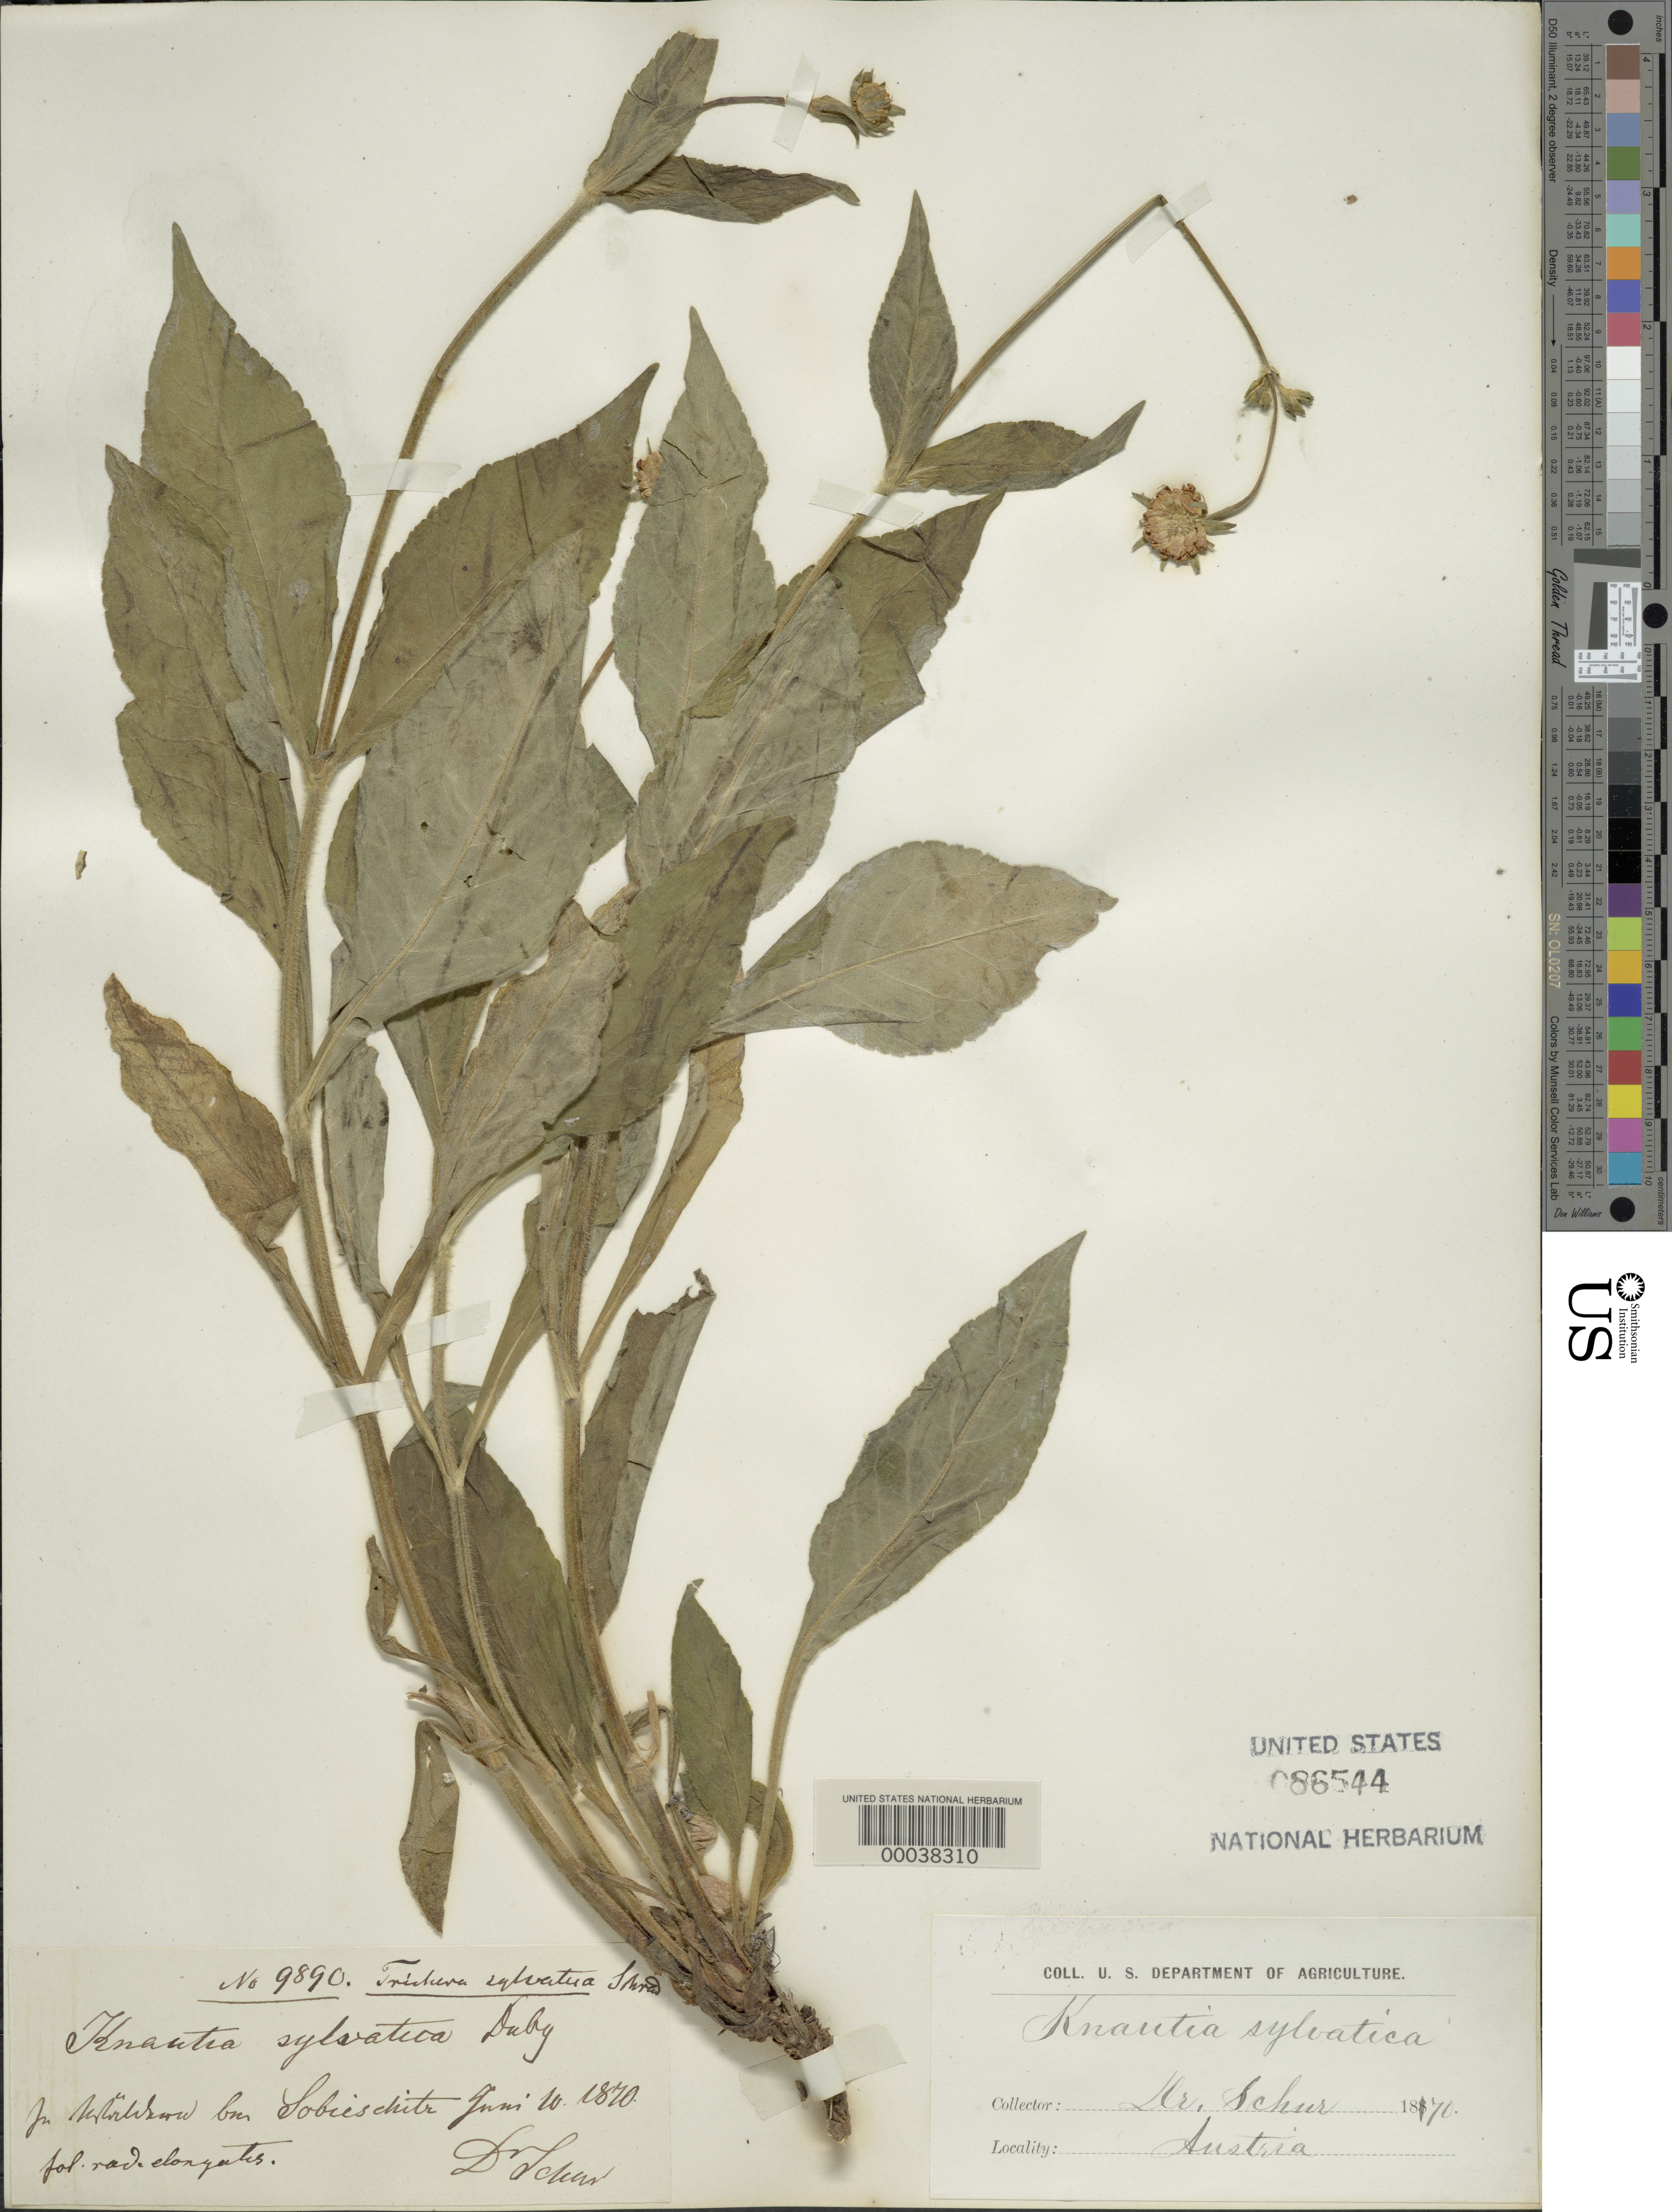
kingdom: Plantae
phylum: Tracheophyta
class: Magnoliopsida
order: Dipsacales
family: Caprifoliaceae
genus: Knautia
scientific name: Knautia sylvatica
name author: Duby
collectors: P. J. Schur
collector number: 9890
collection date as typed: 20 Jun 1870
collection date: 1870-06-20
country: Austria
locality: Sobieschitr. [= Sobieschowitz in Czech Republic?]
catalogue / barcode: US 86544